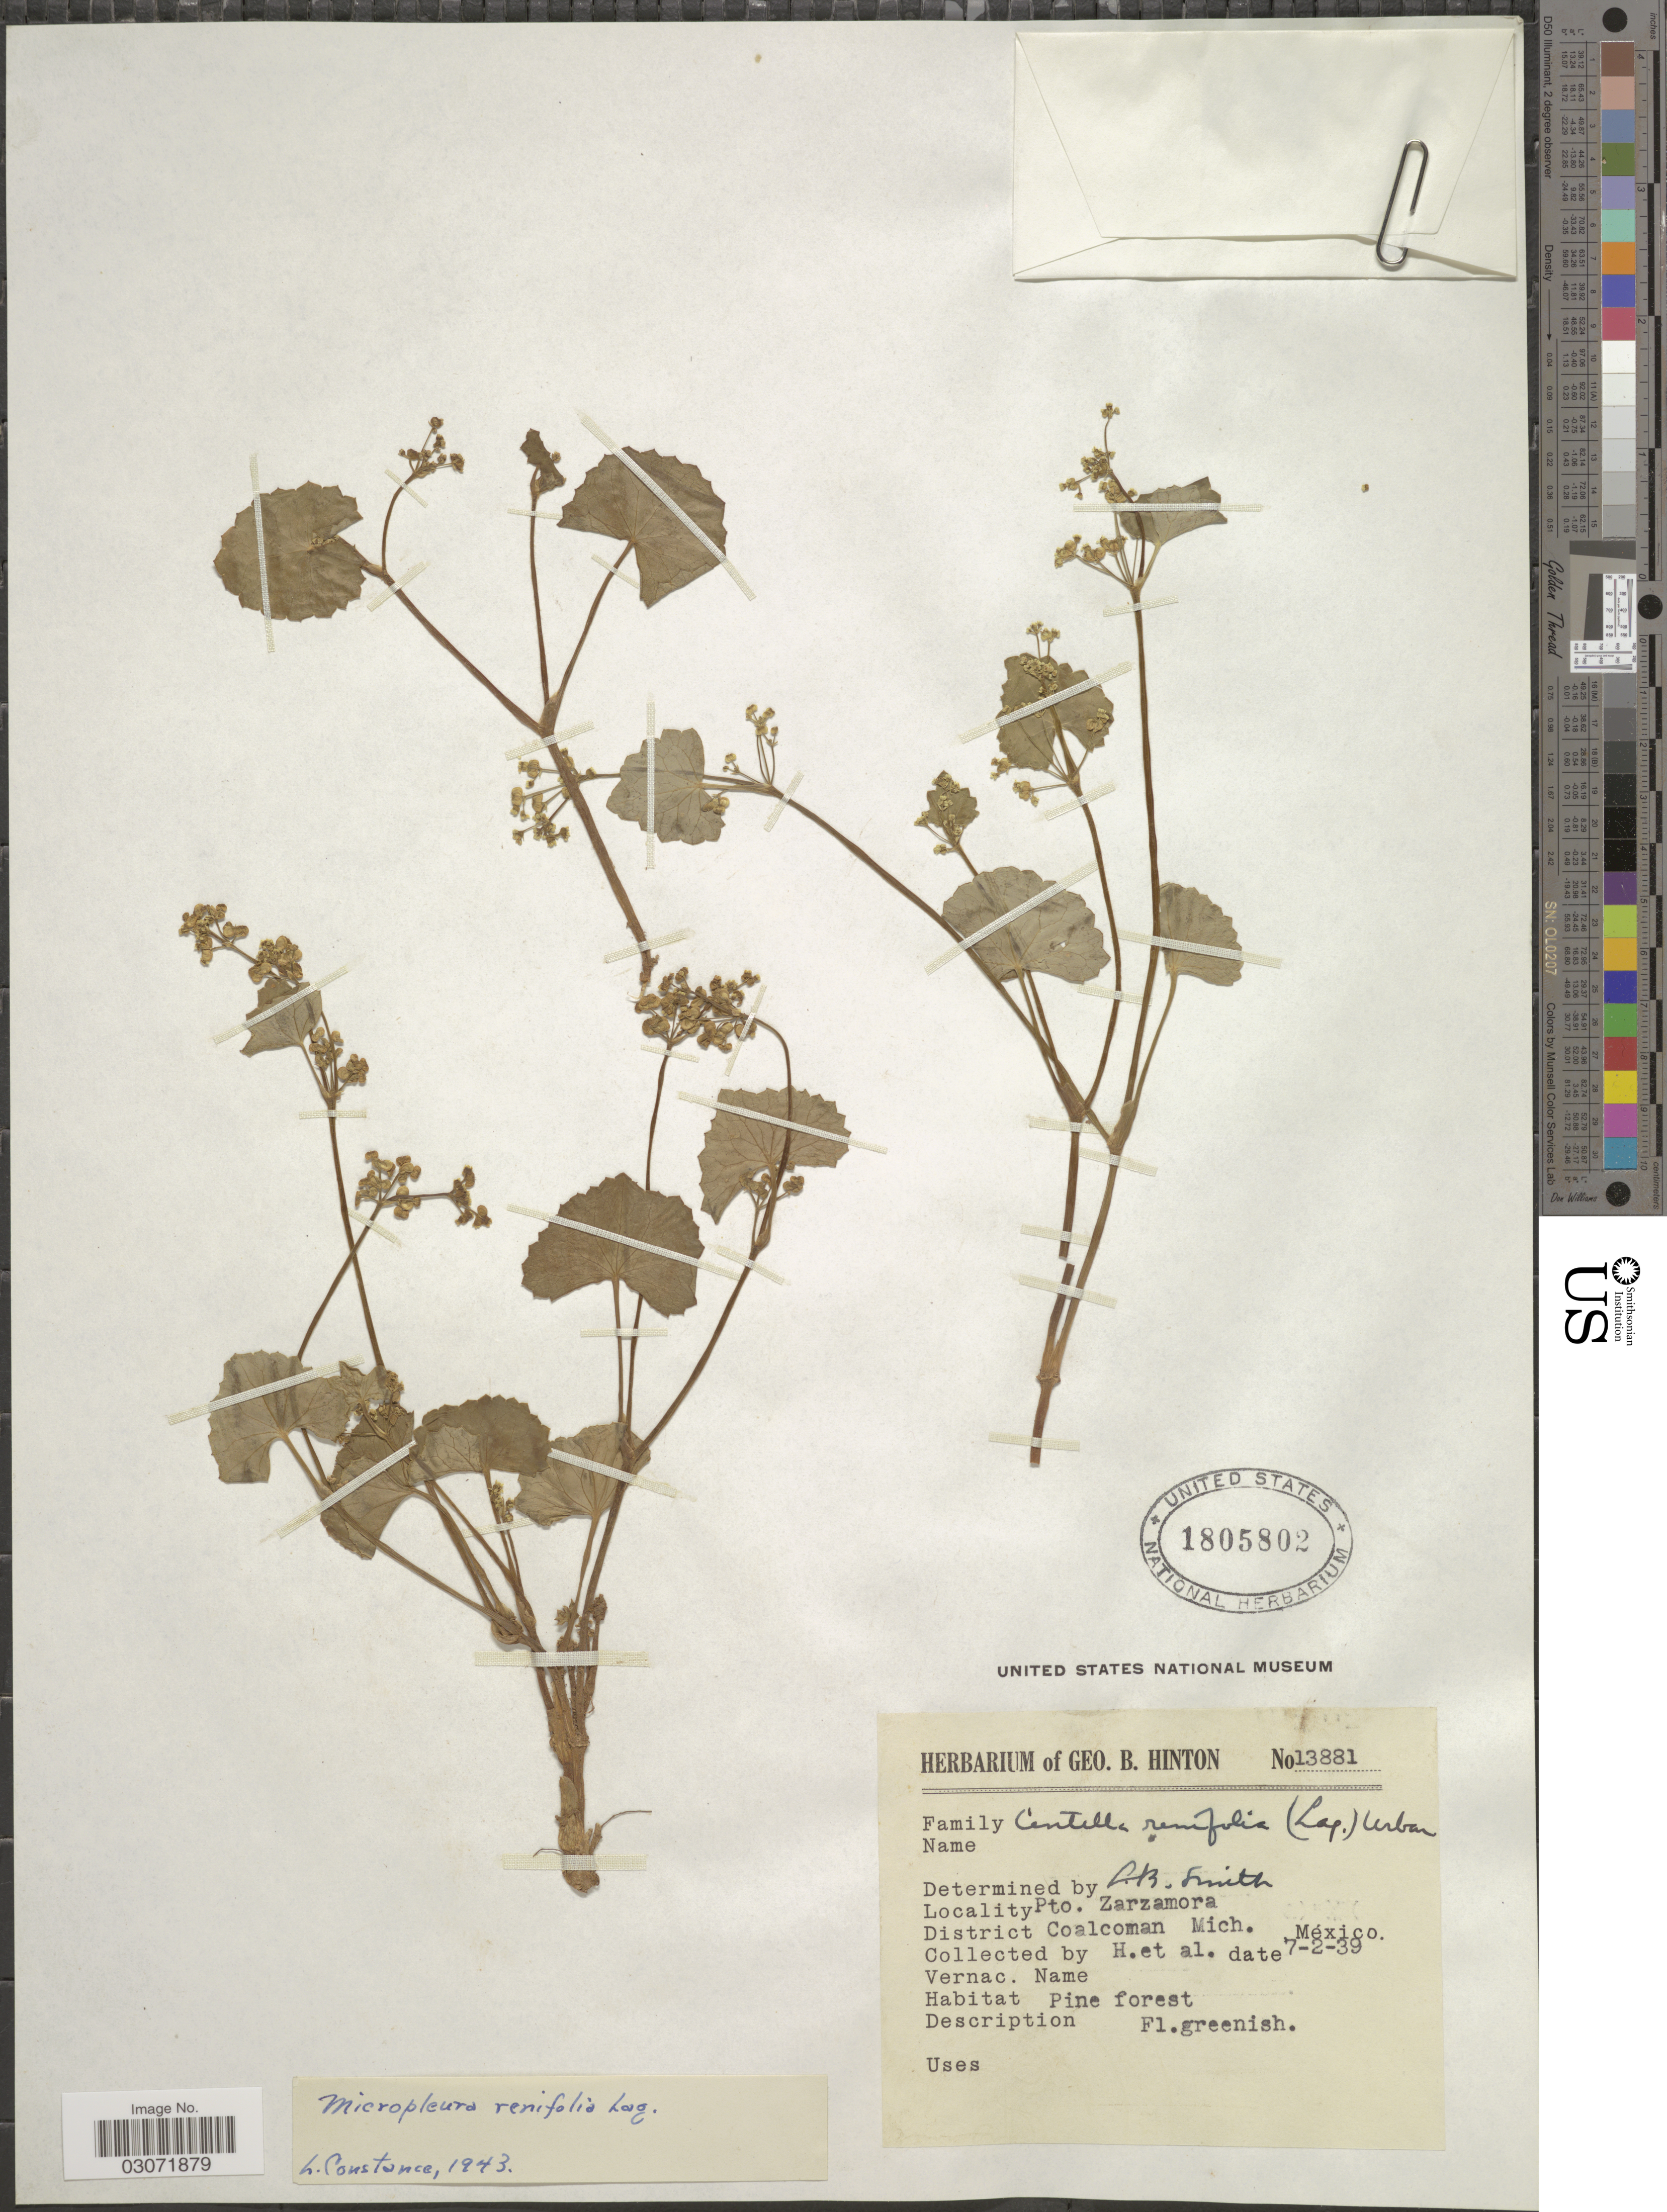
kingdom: Plantae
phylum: Tracheophyta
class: Magnoliopsida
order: Apiales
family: Apiaceae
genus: Micropleura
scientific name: Micropleura renifolia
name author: Lag.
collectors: G. B. Hinton & et al.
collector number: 13881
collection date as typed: Transcribed d/m/y: 7/2/39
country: Mexico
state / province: Michoacán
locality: Pto. Zarzamora. District Coalcoman.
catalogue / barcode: US 1805802